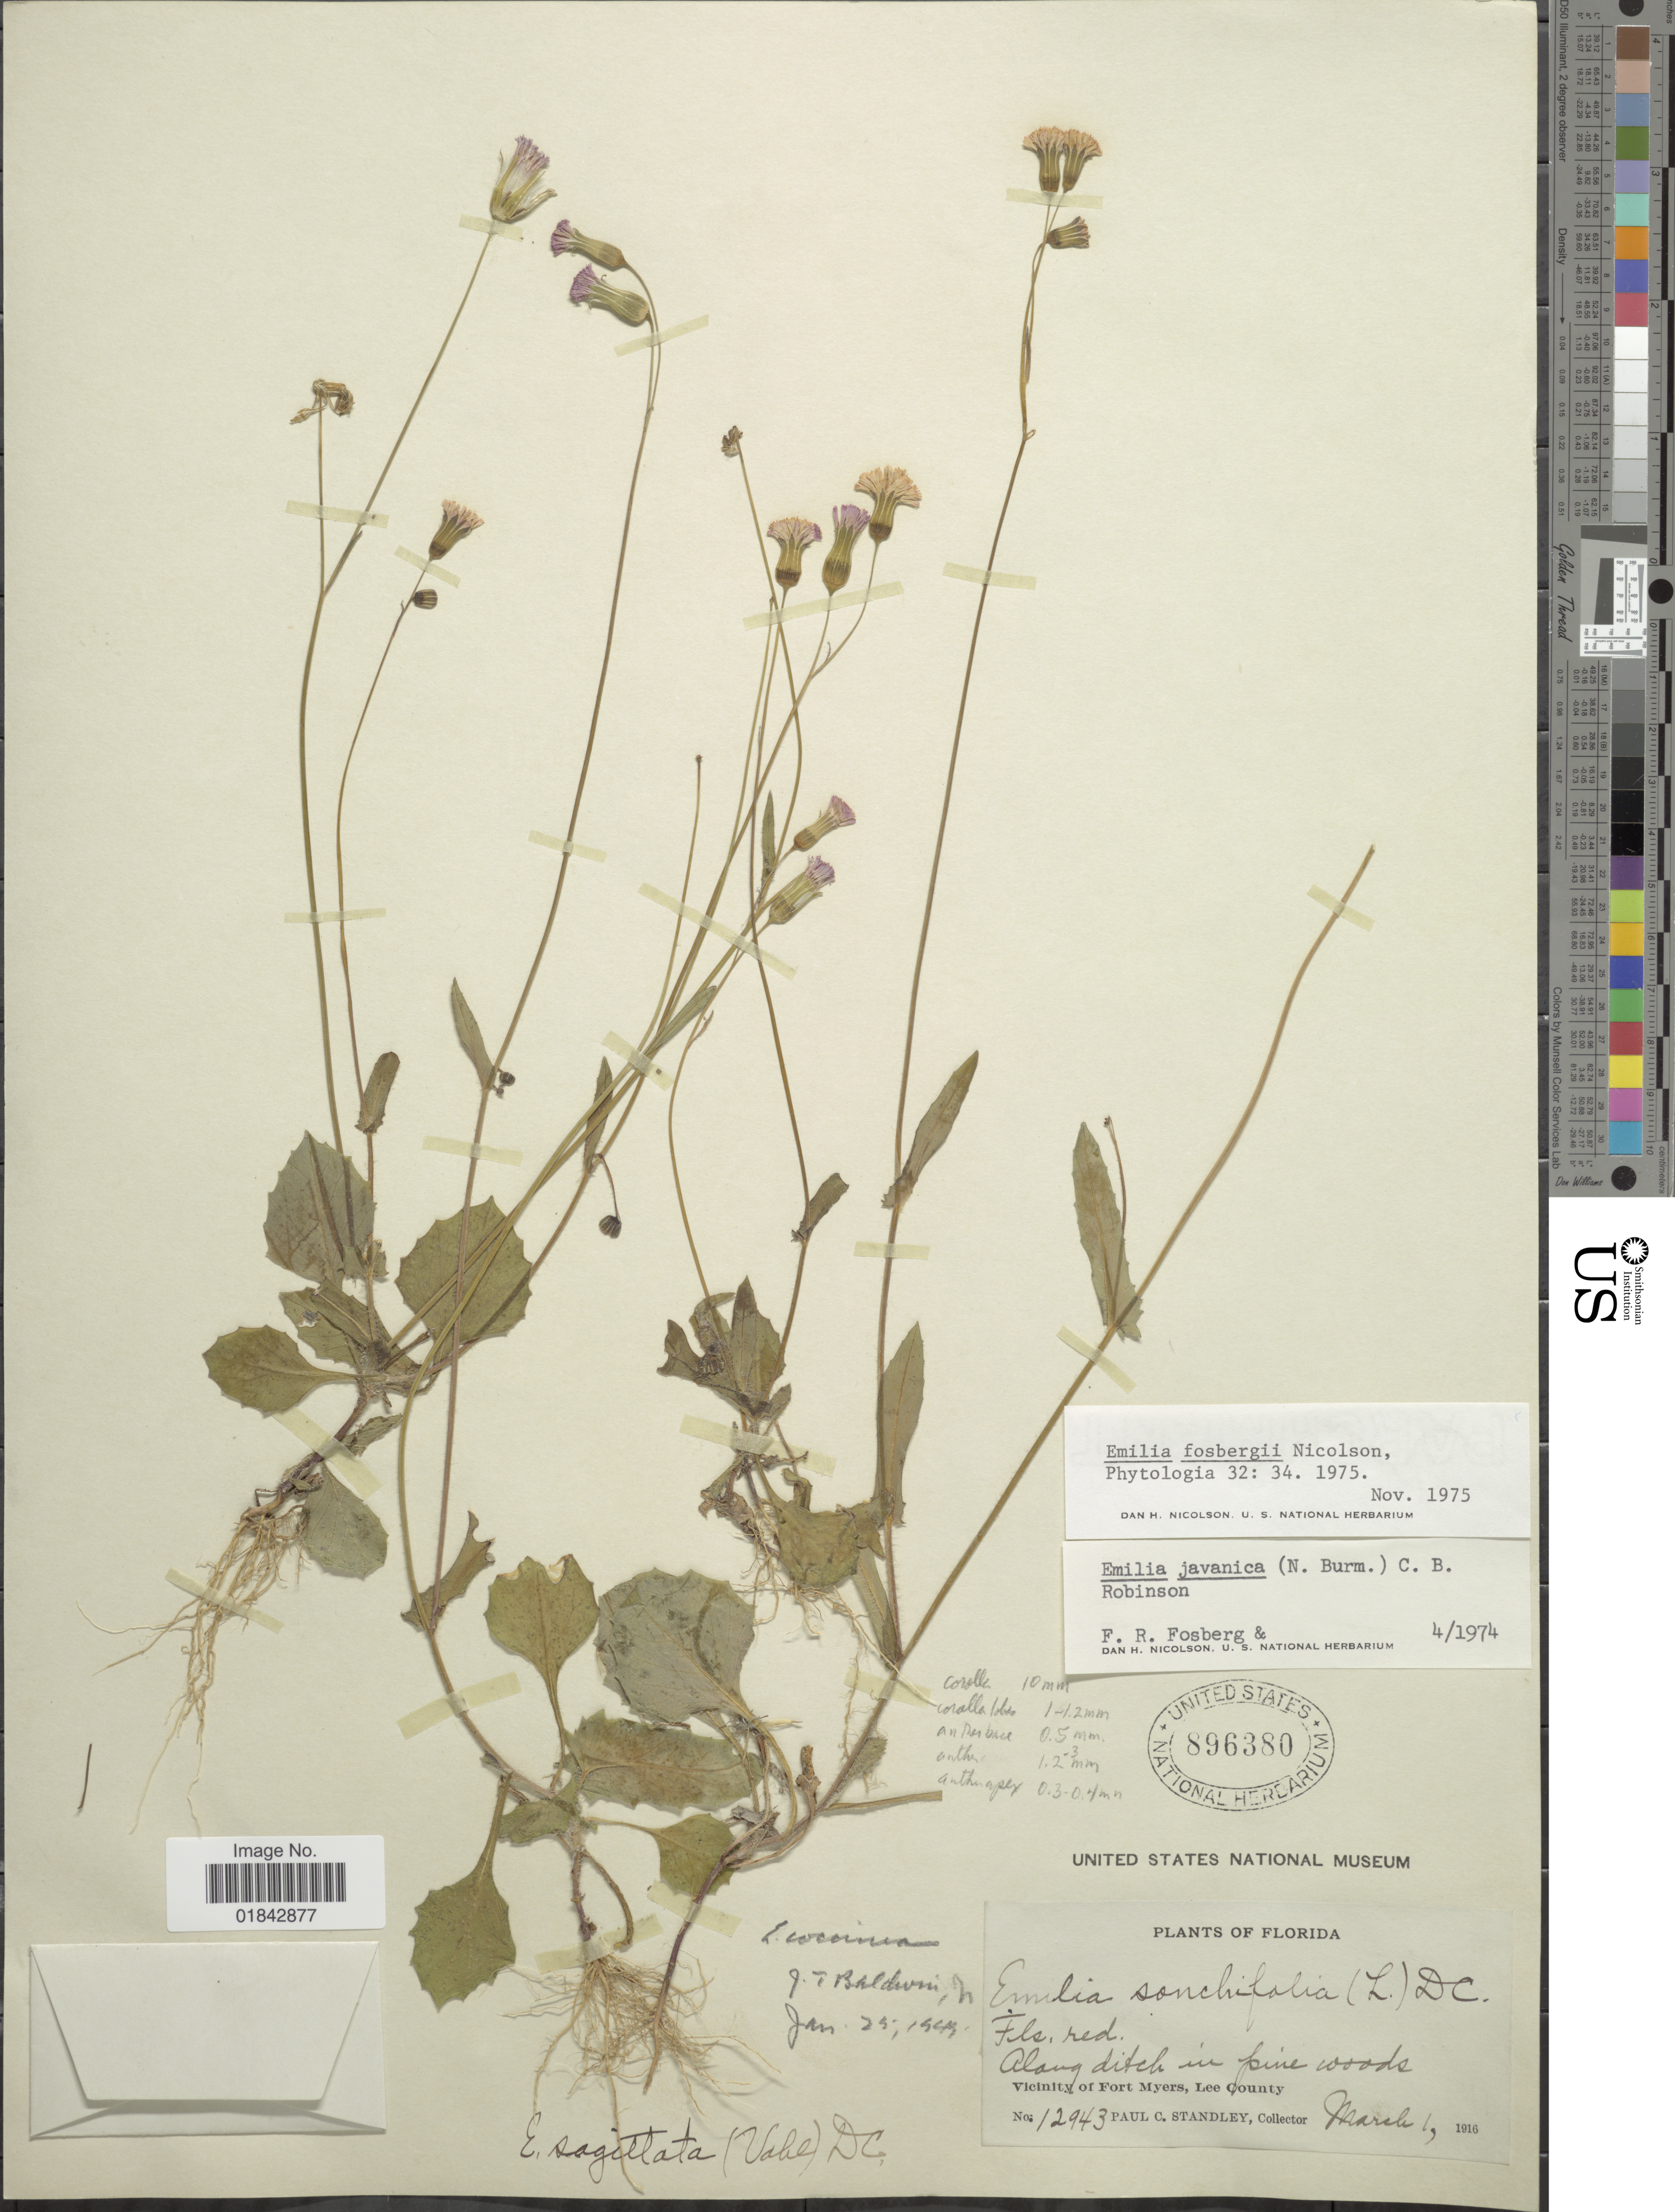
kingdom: Plantae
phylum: Tracheophyta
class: Magnoliopsida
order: Asterales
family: Asteraceae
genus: Emilia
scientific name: Emilia fosbergii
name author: Nicolson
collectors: P. C. Standley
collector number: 12943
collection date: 1916-03-01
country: United States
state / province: Florida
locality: Along ditch in pine woods, vicinity of Fort Myers, Lee County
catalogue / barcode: US 896380